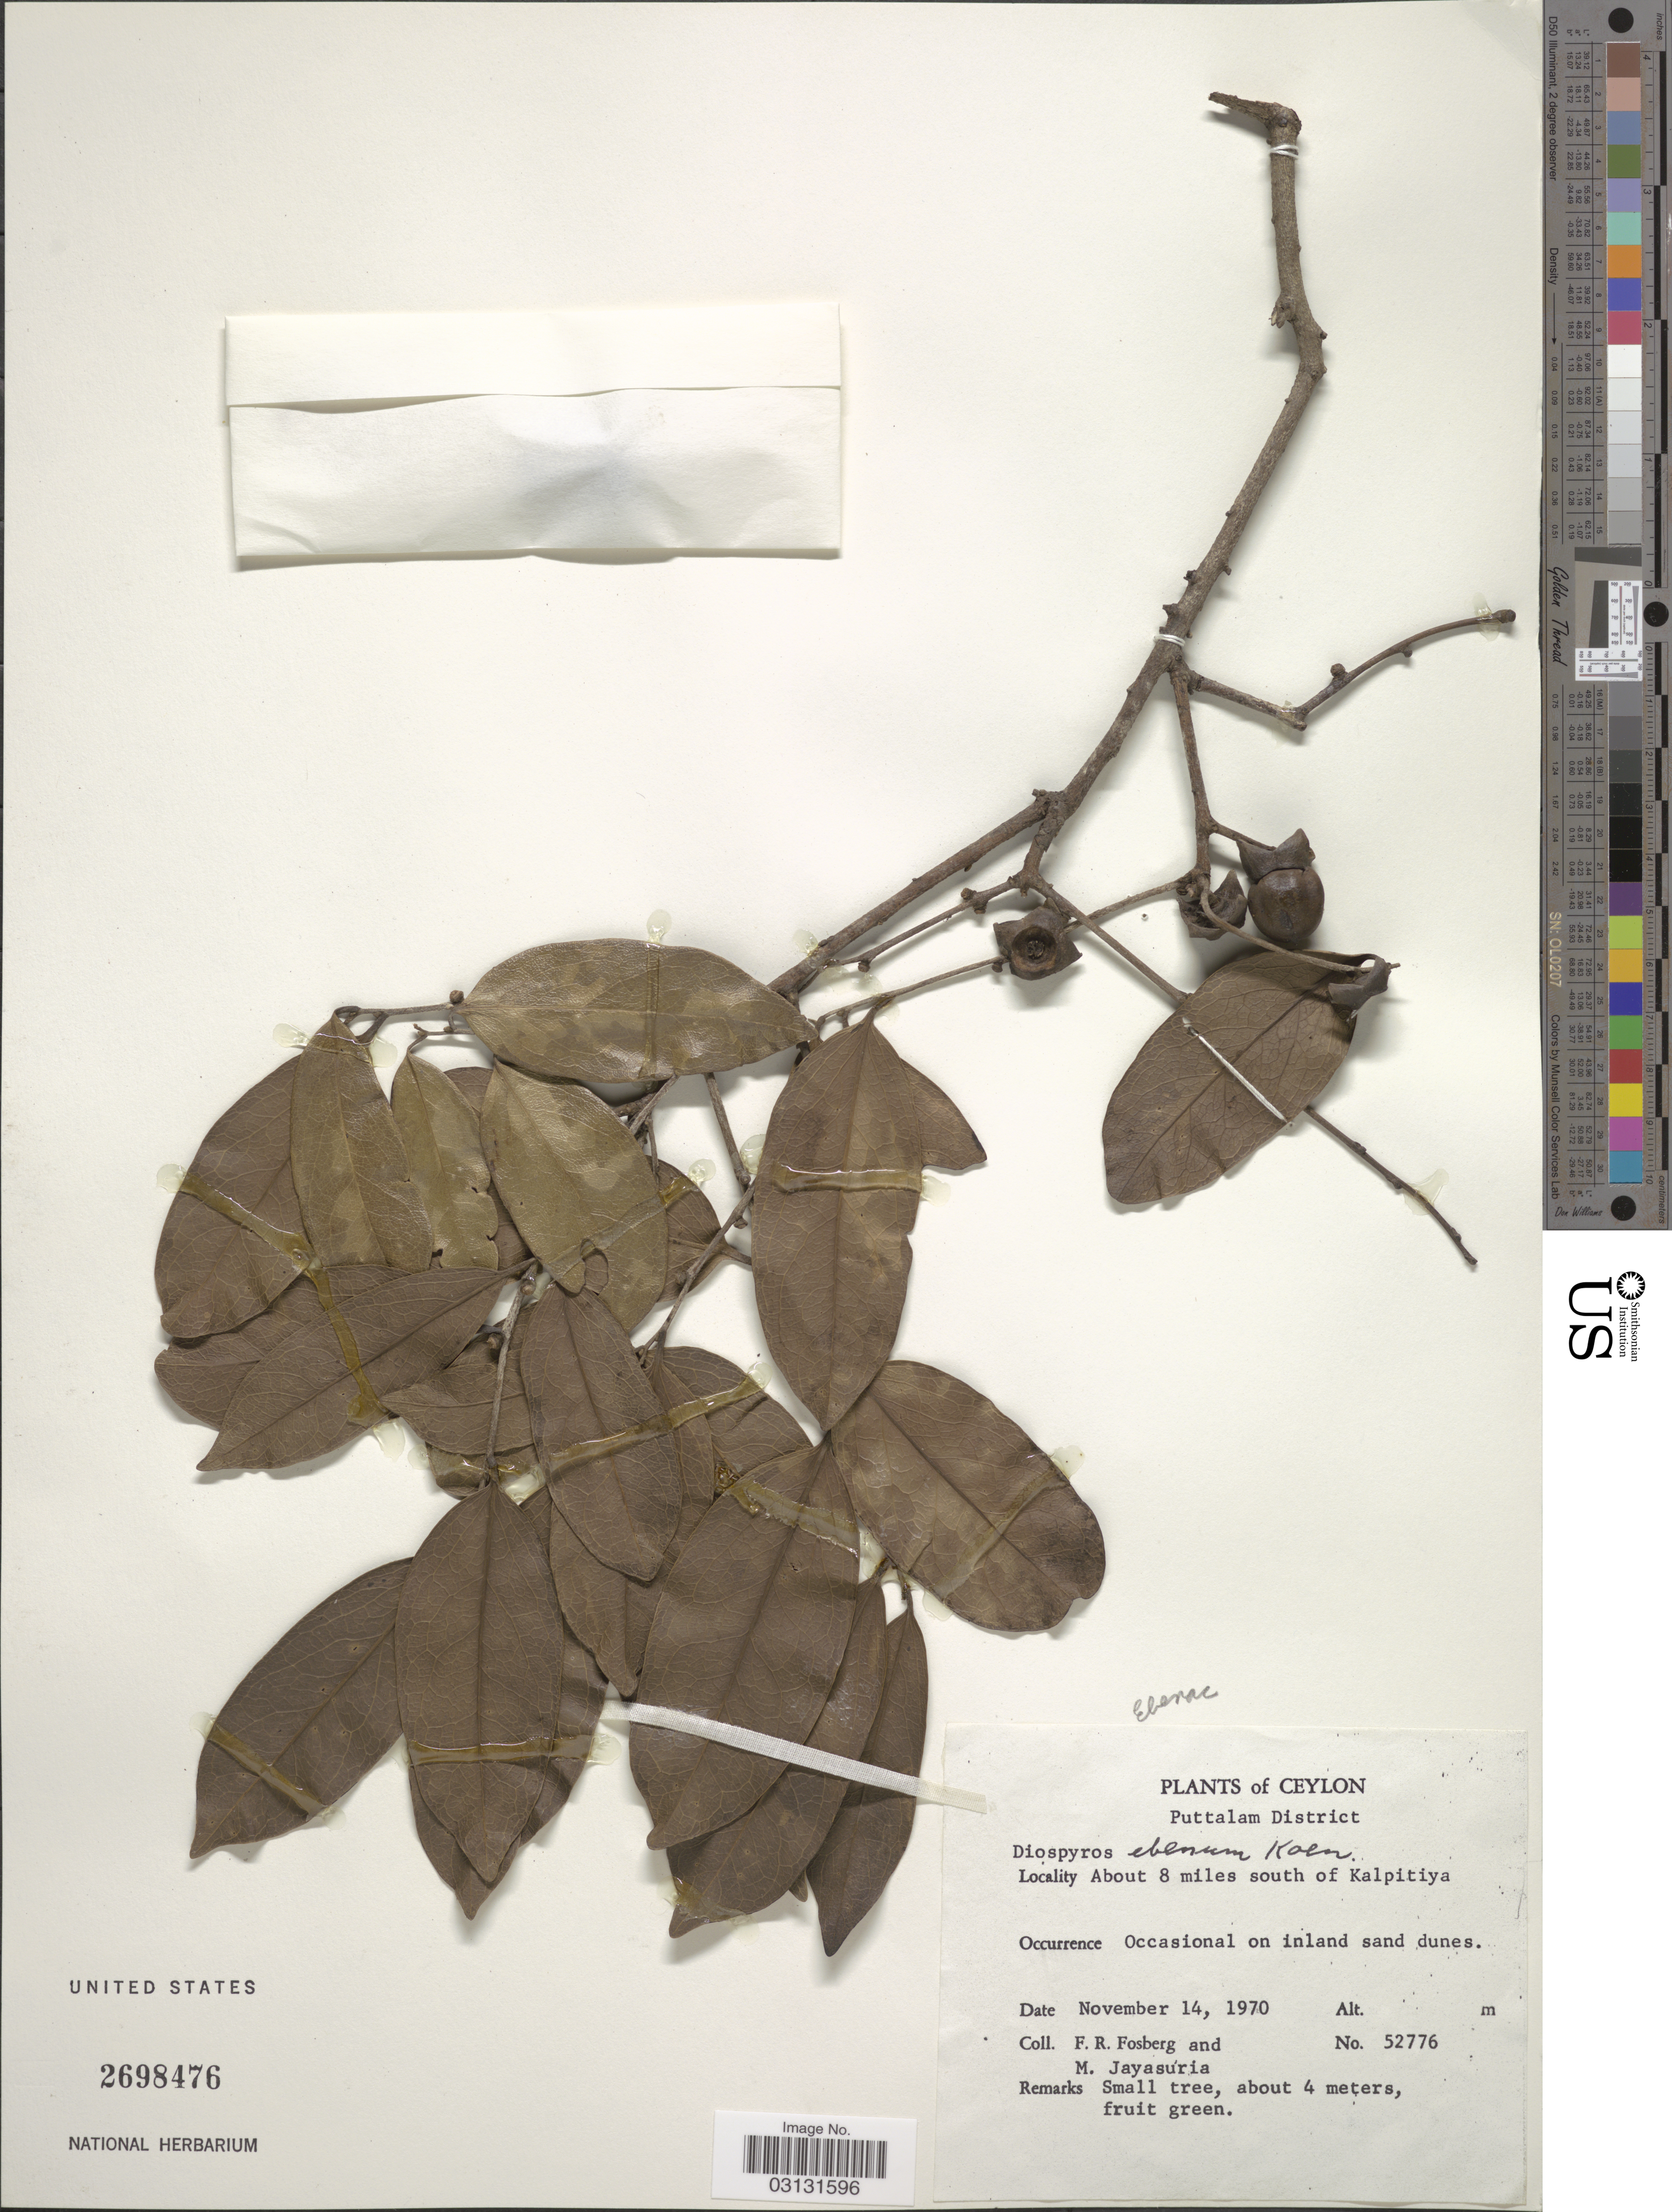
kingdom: Plantae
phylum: Tracheophyta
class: Magnoliopsida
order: Ericales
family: Ebenaceae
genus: Diospyros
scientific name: Diospyros ebenum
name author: J. Koenig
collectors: F. R. Fosberg & M. Jayasuria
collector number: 52776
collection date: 1970-11-14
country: Sri Lanka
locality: Ceylon. Puttalam District. About 8 miles south of Kalpitiya.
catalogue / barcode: US 2698476